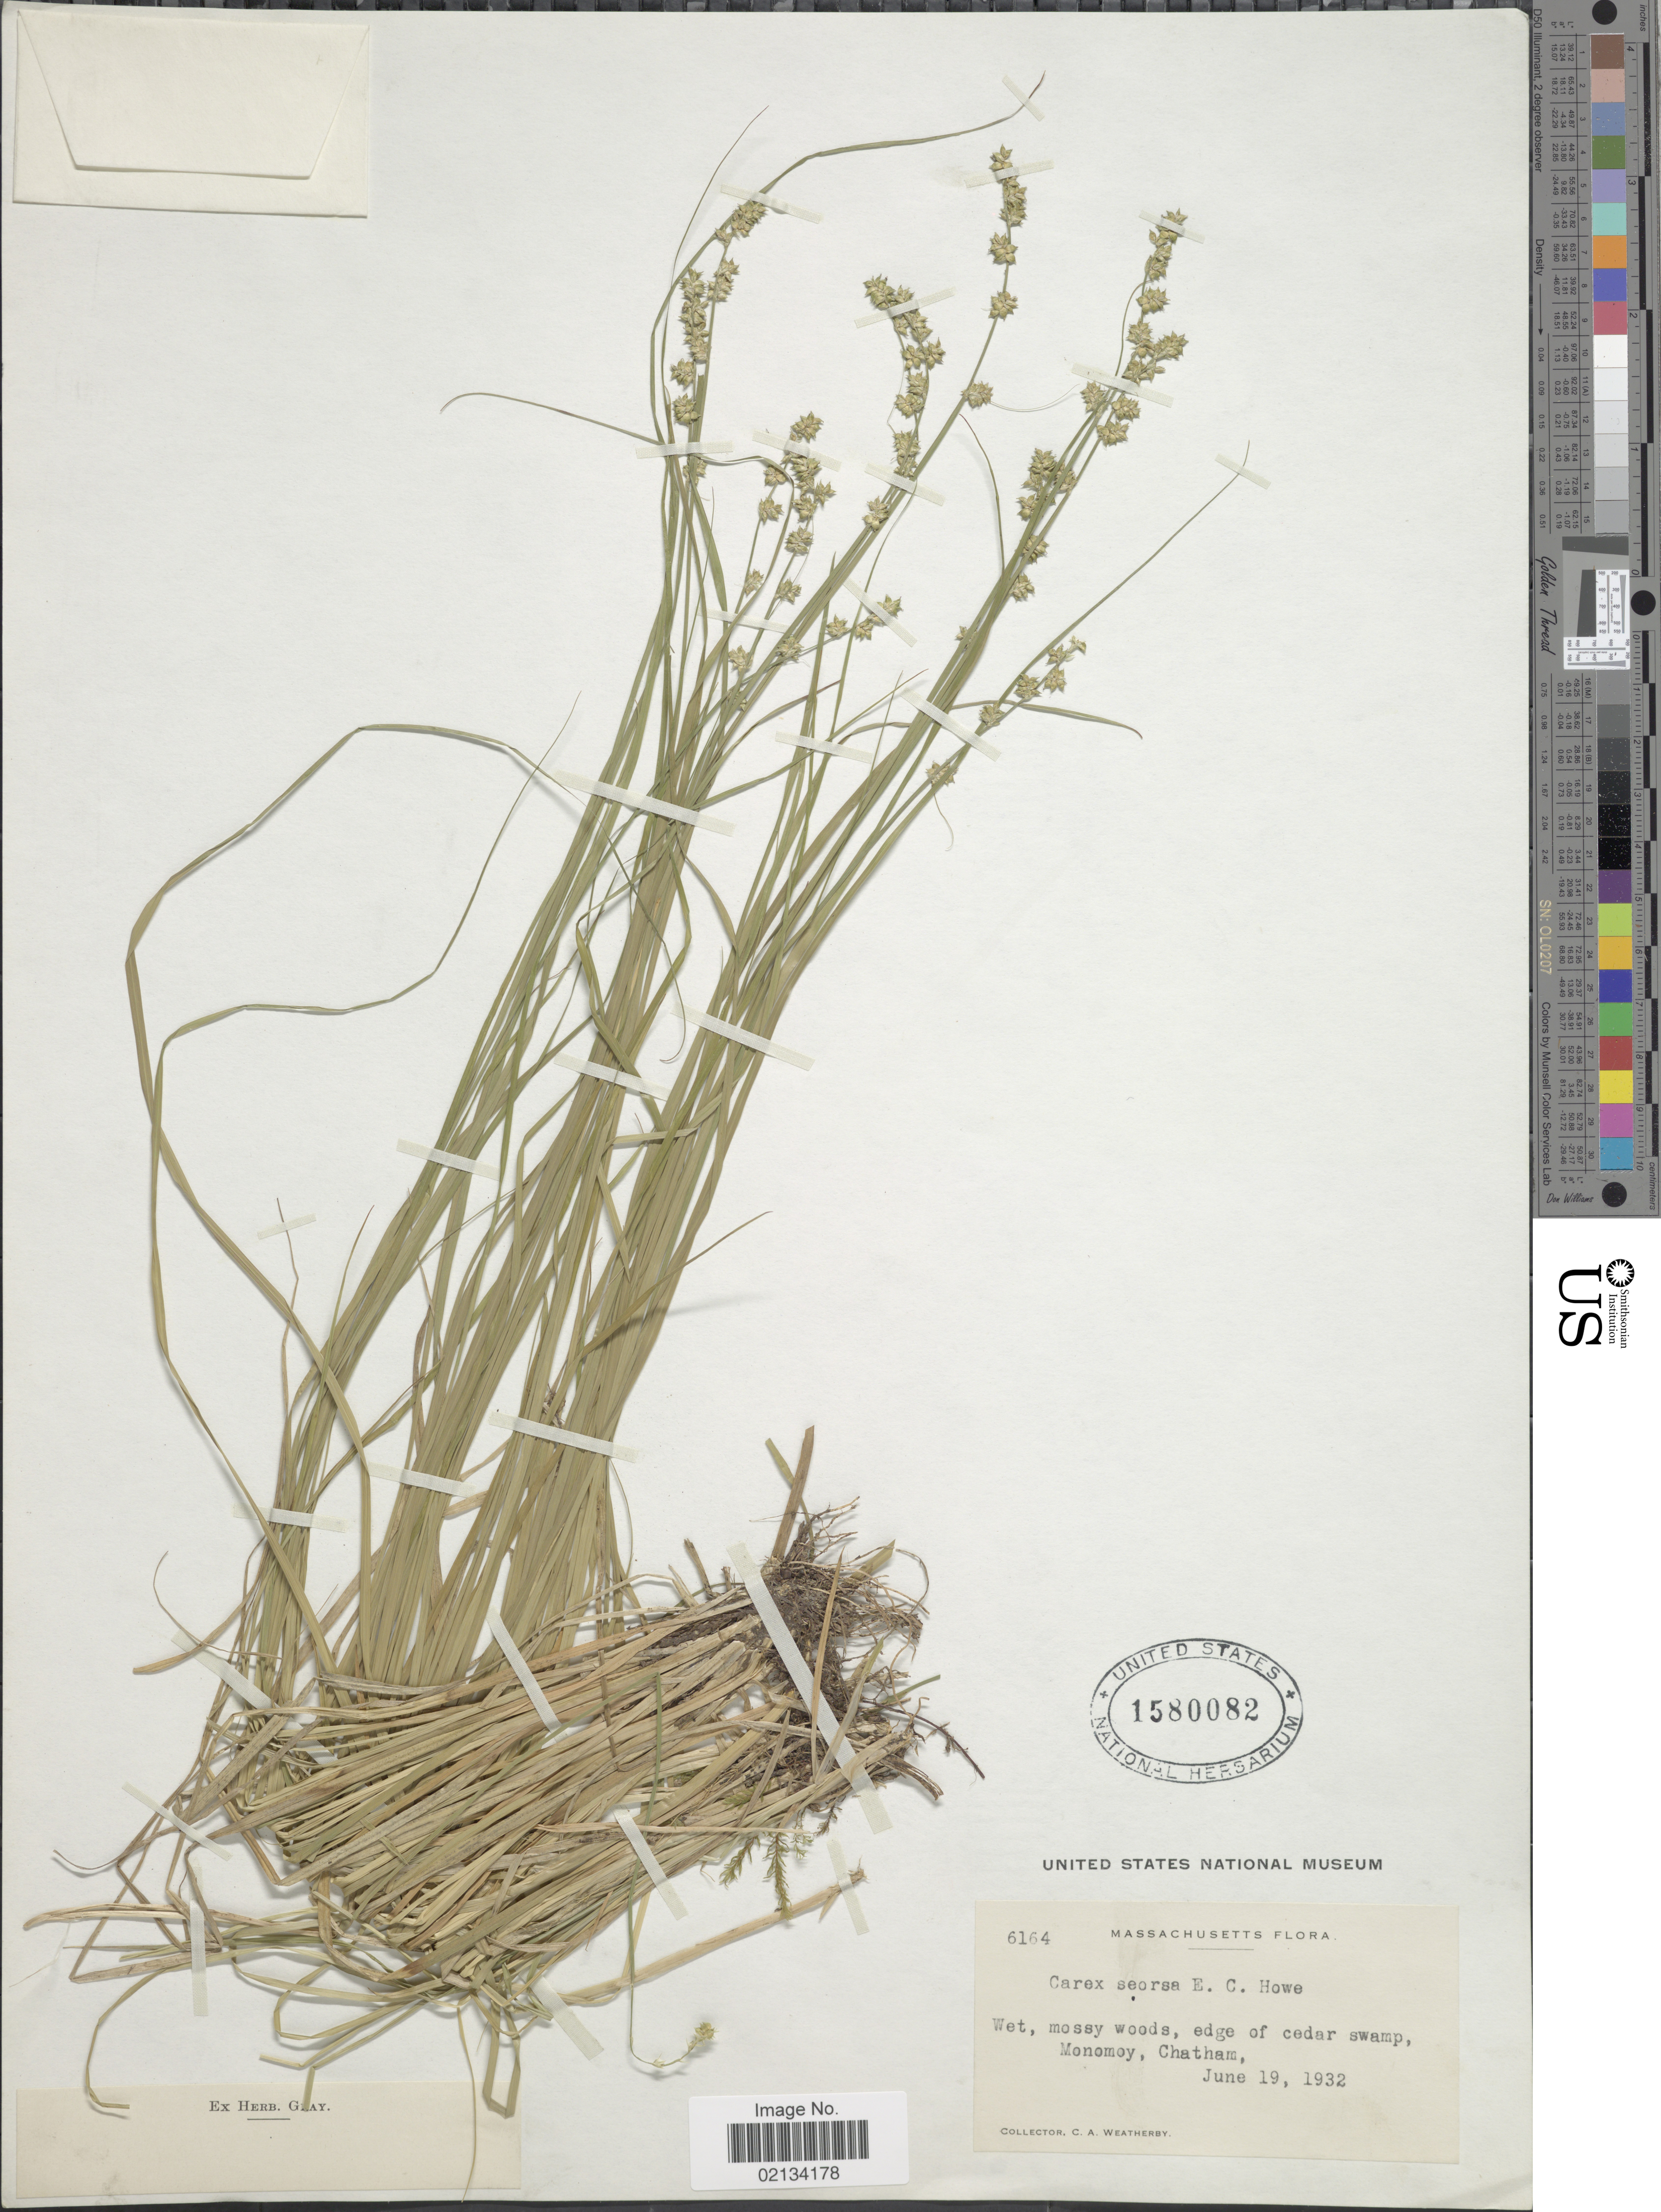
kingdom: Plantae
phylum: Tracheophyta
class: Liliopsida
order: Poales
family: Cyperaceae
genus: Carex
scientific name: Carex seorsa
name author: Howe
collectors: C. A. Weatherby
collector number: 6164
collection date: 1932-06-19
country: United States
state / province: Massachusetts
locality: Edge of cedar swamp, Monomoy, Chatham.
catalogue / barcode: US 1580082